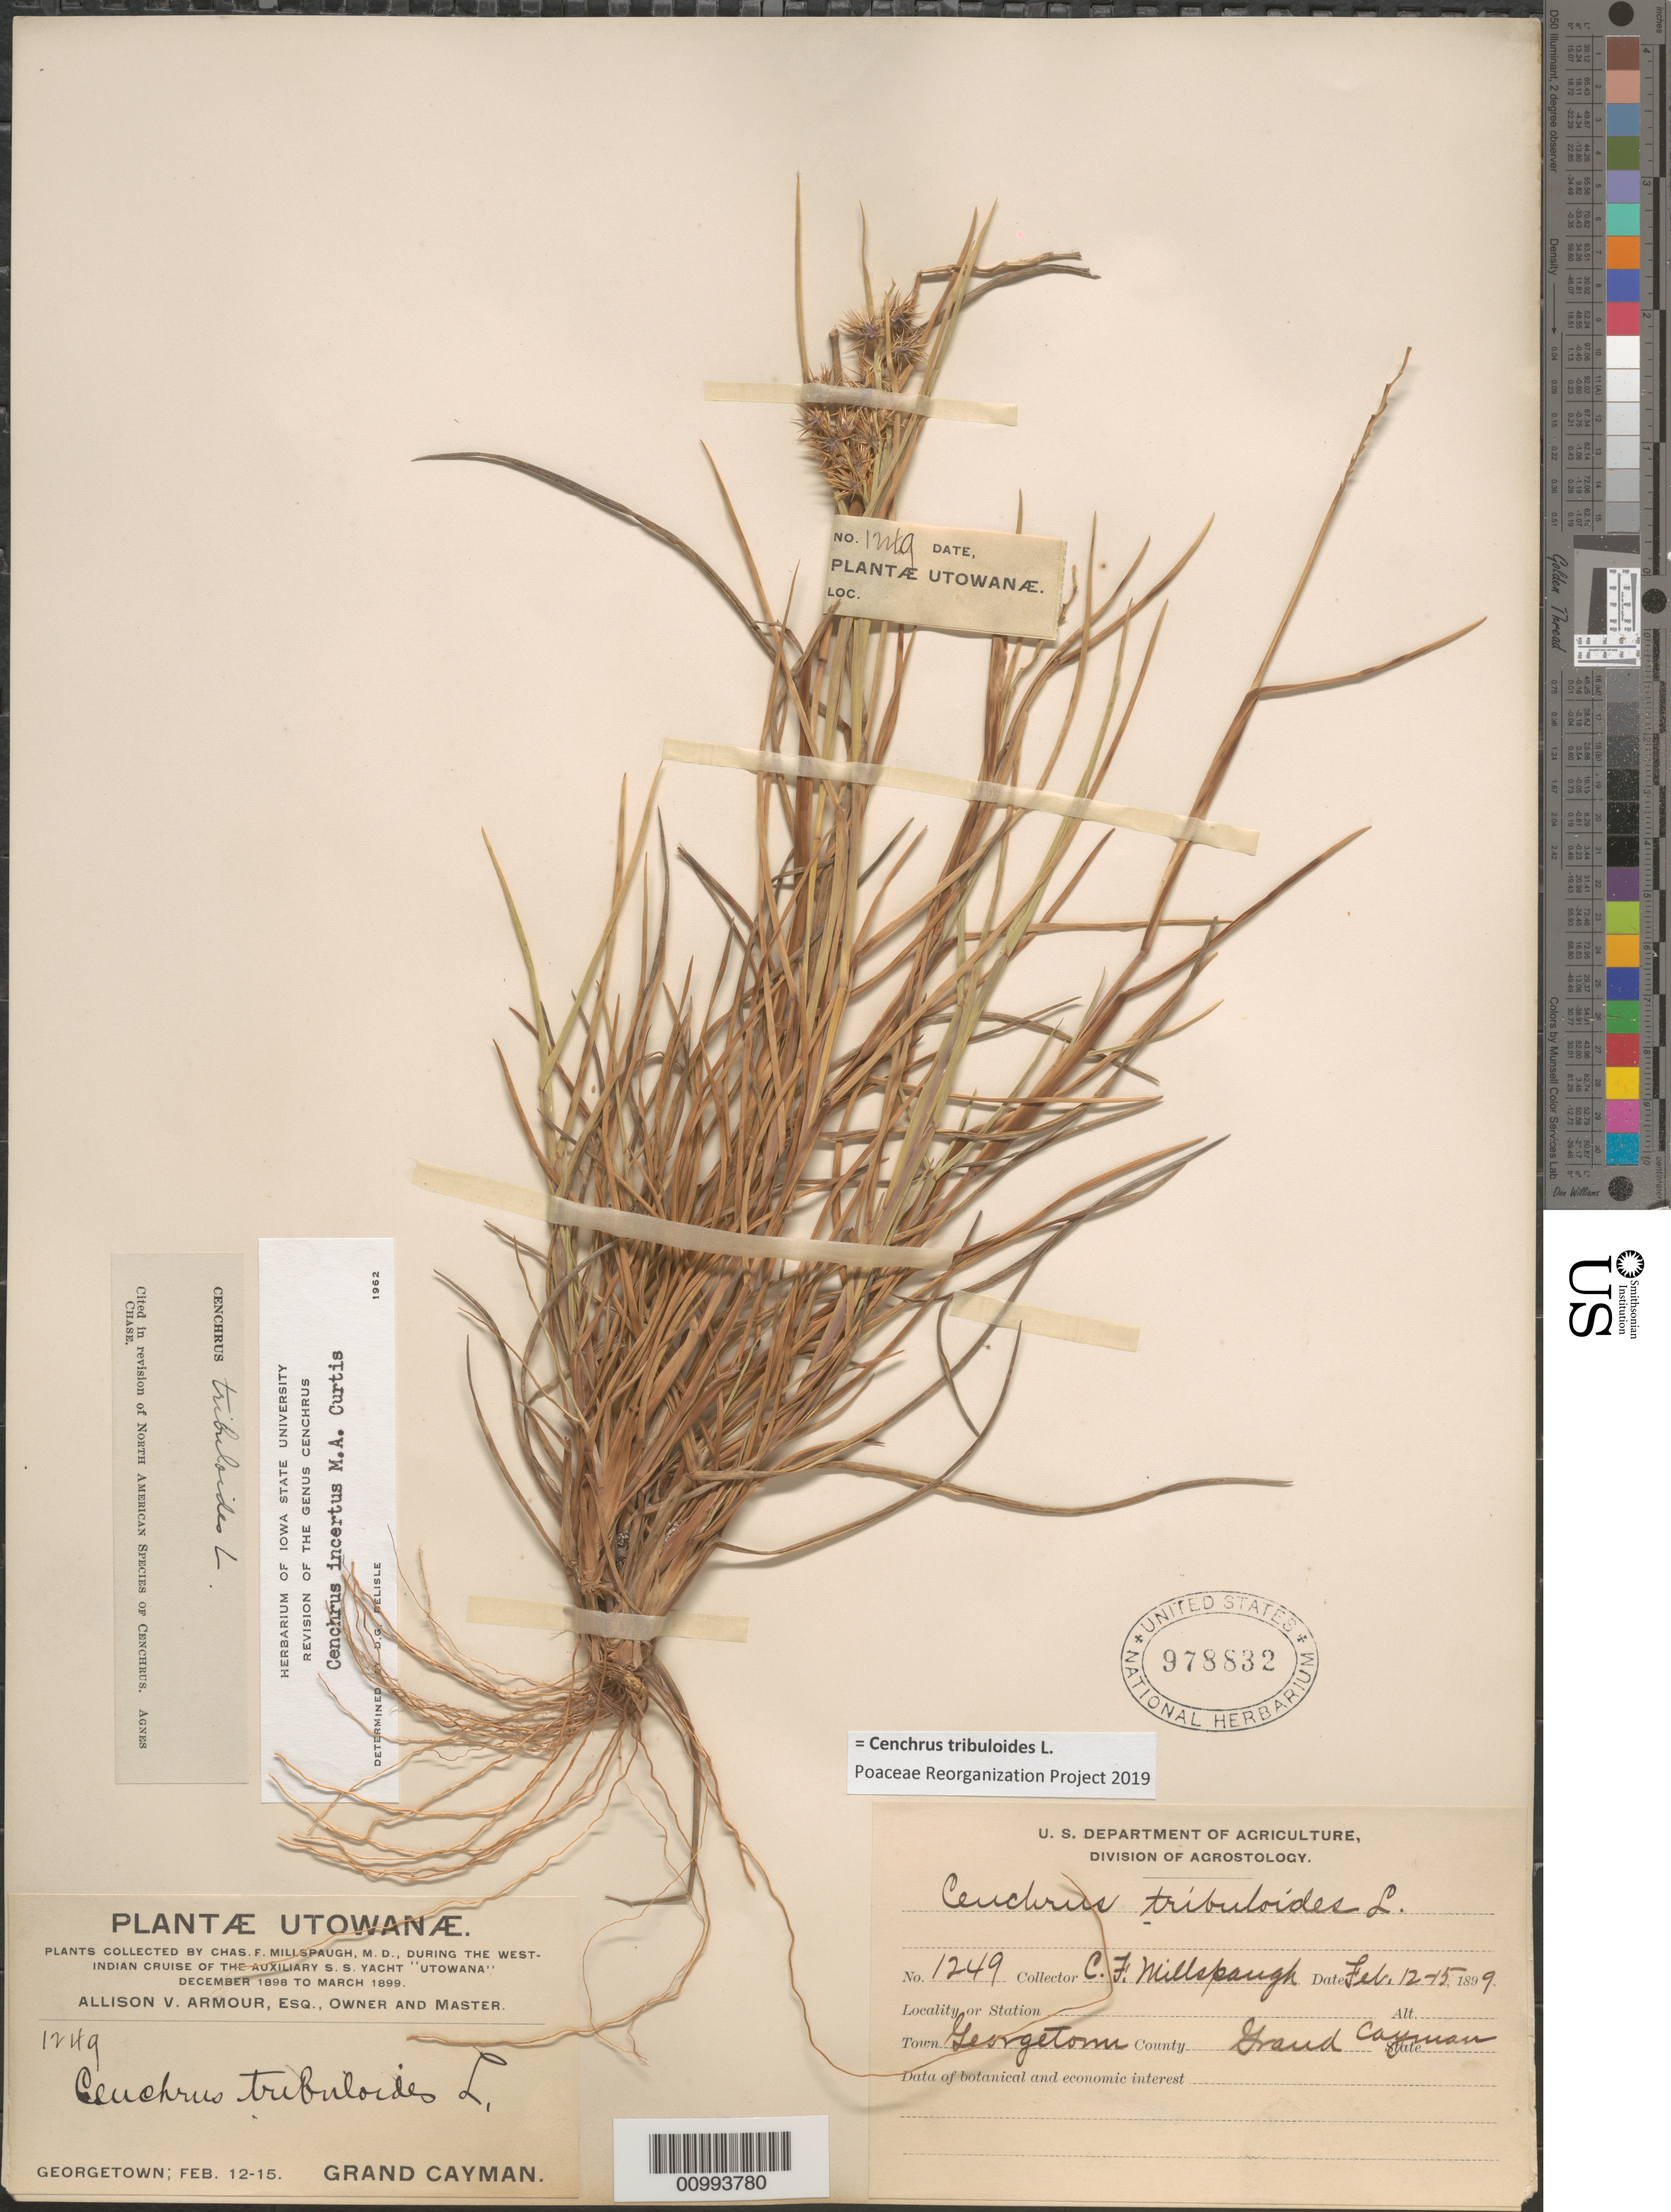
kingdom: Plantae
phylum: Tracheophyta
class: Liliopsida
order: Poales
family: Poaceae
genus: Cenchrus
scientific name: Cenchrus tribuloides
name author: L.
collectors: C. F. Millspaugh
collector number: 1249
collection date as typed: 12 Feb 1899 to 15 Feb 1899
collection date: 1899-02-12/1899-02-15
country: Cayman Islands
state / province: Georgetown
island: Grand Cayman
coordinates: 0 N, 0 E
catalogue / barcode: US 978832